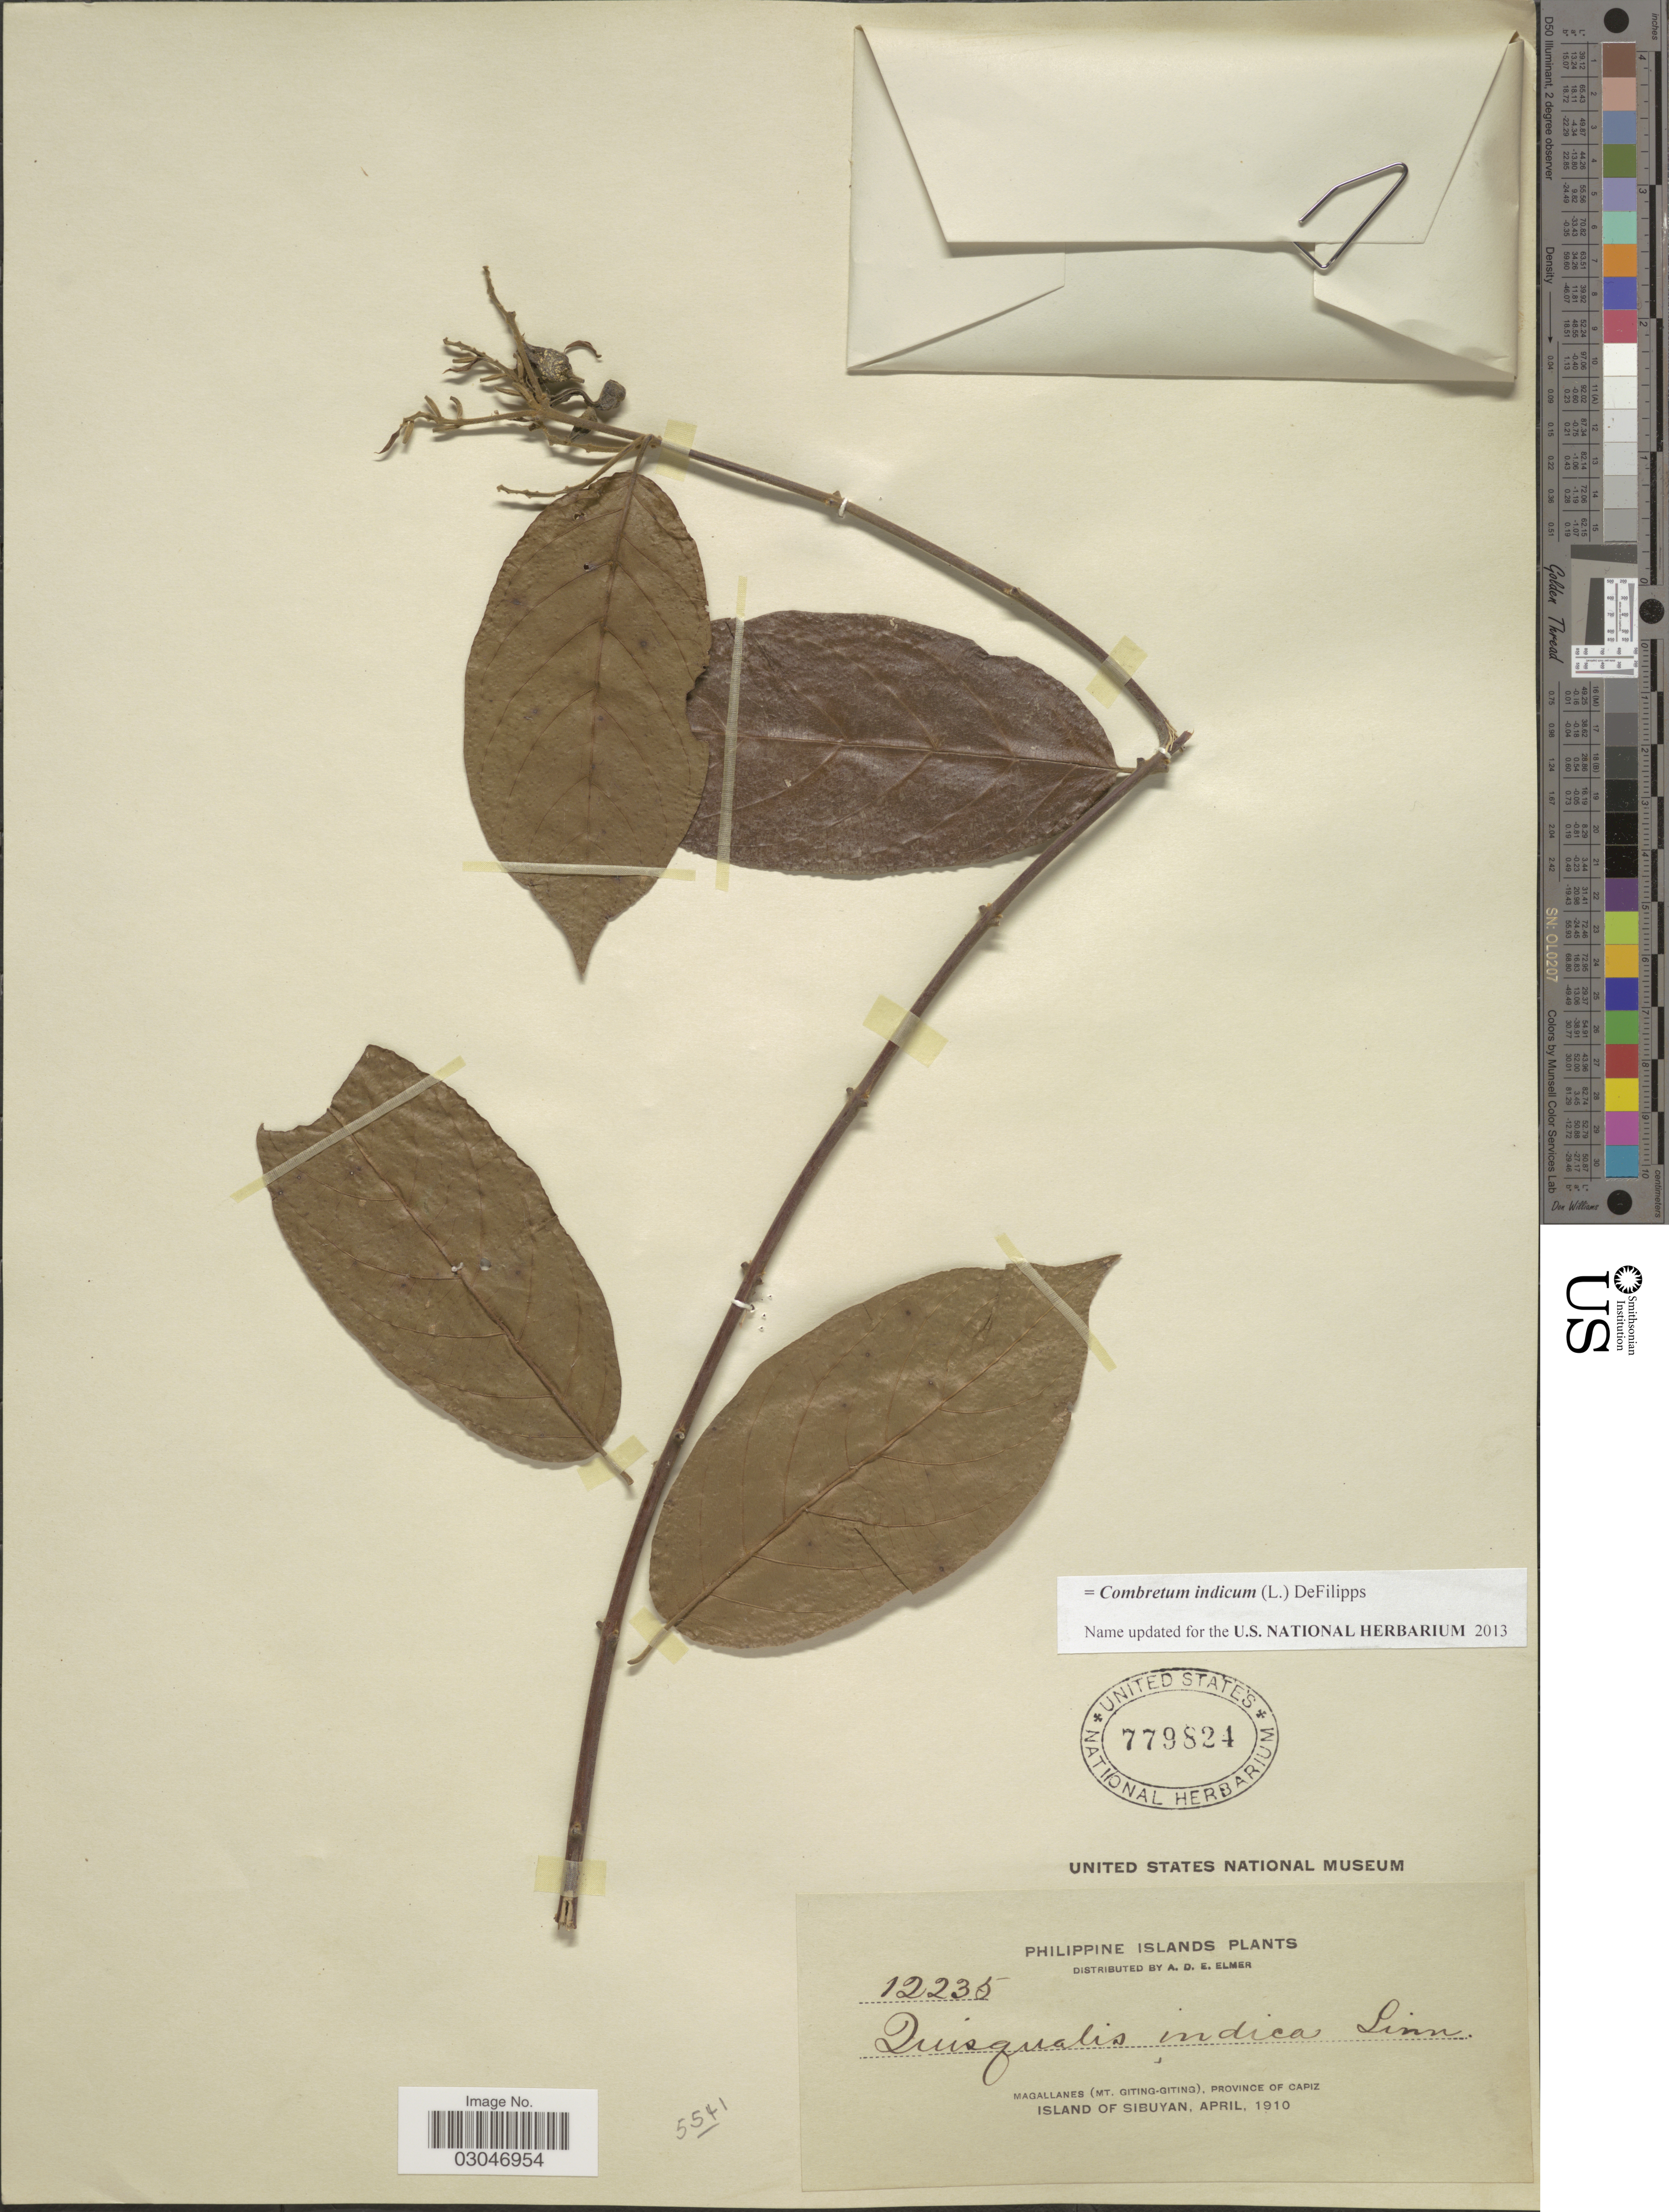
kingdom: Plantae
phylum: Tracheophyta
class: Magnoliopsida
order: Myrtales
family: Combretaceae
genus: Combretum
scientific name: Combretum indicum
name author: (L.) DeFilipps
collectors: A. D. E. Elmer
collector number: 12235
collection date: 1910-04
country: Philippines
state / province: Western Visayas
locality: Magallanes (Mt. Giting-Giting), Province of Capiz, Island of Sibuyan.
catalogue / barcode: US 779824